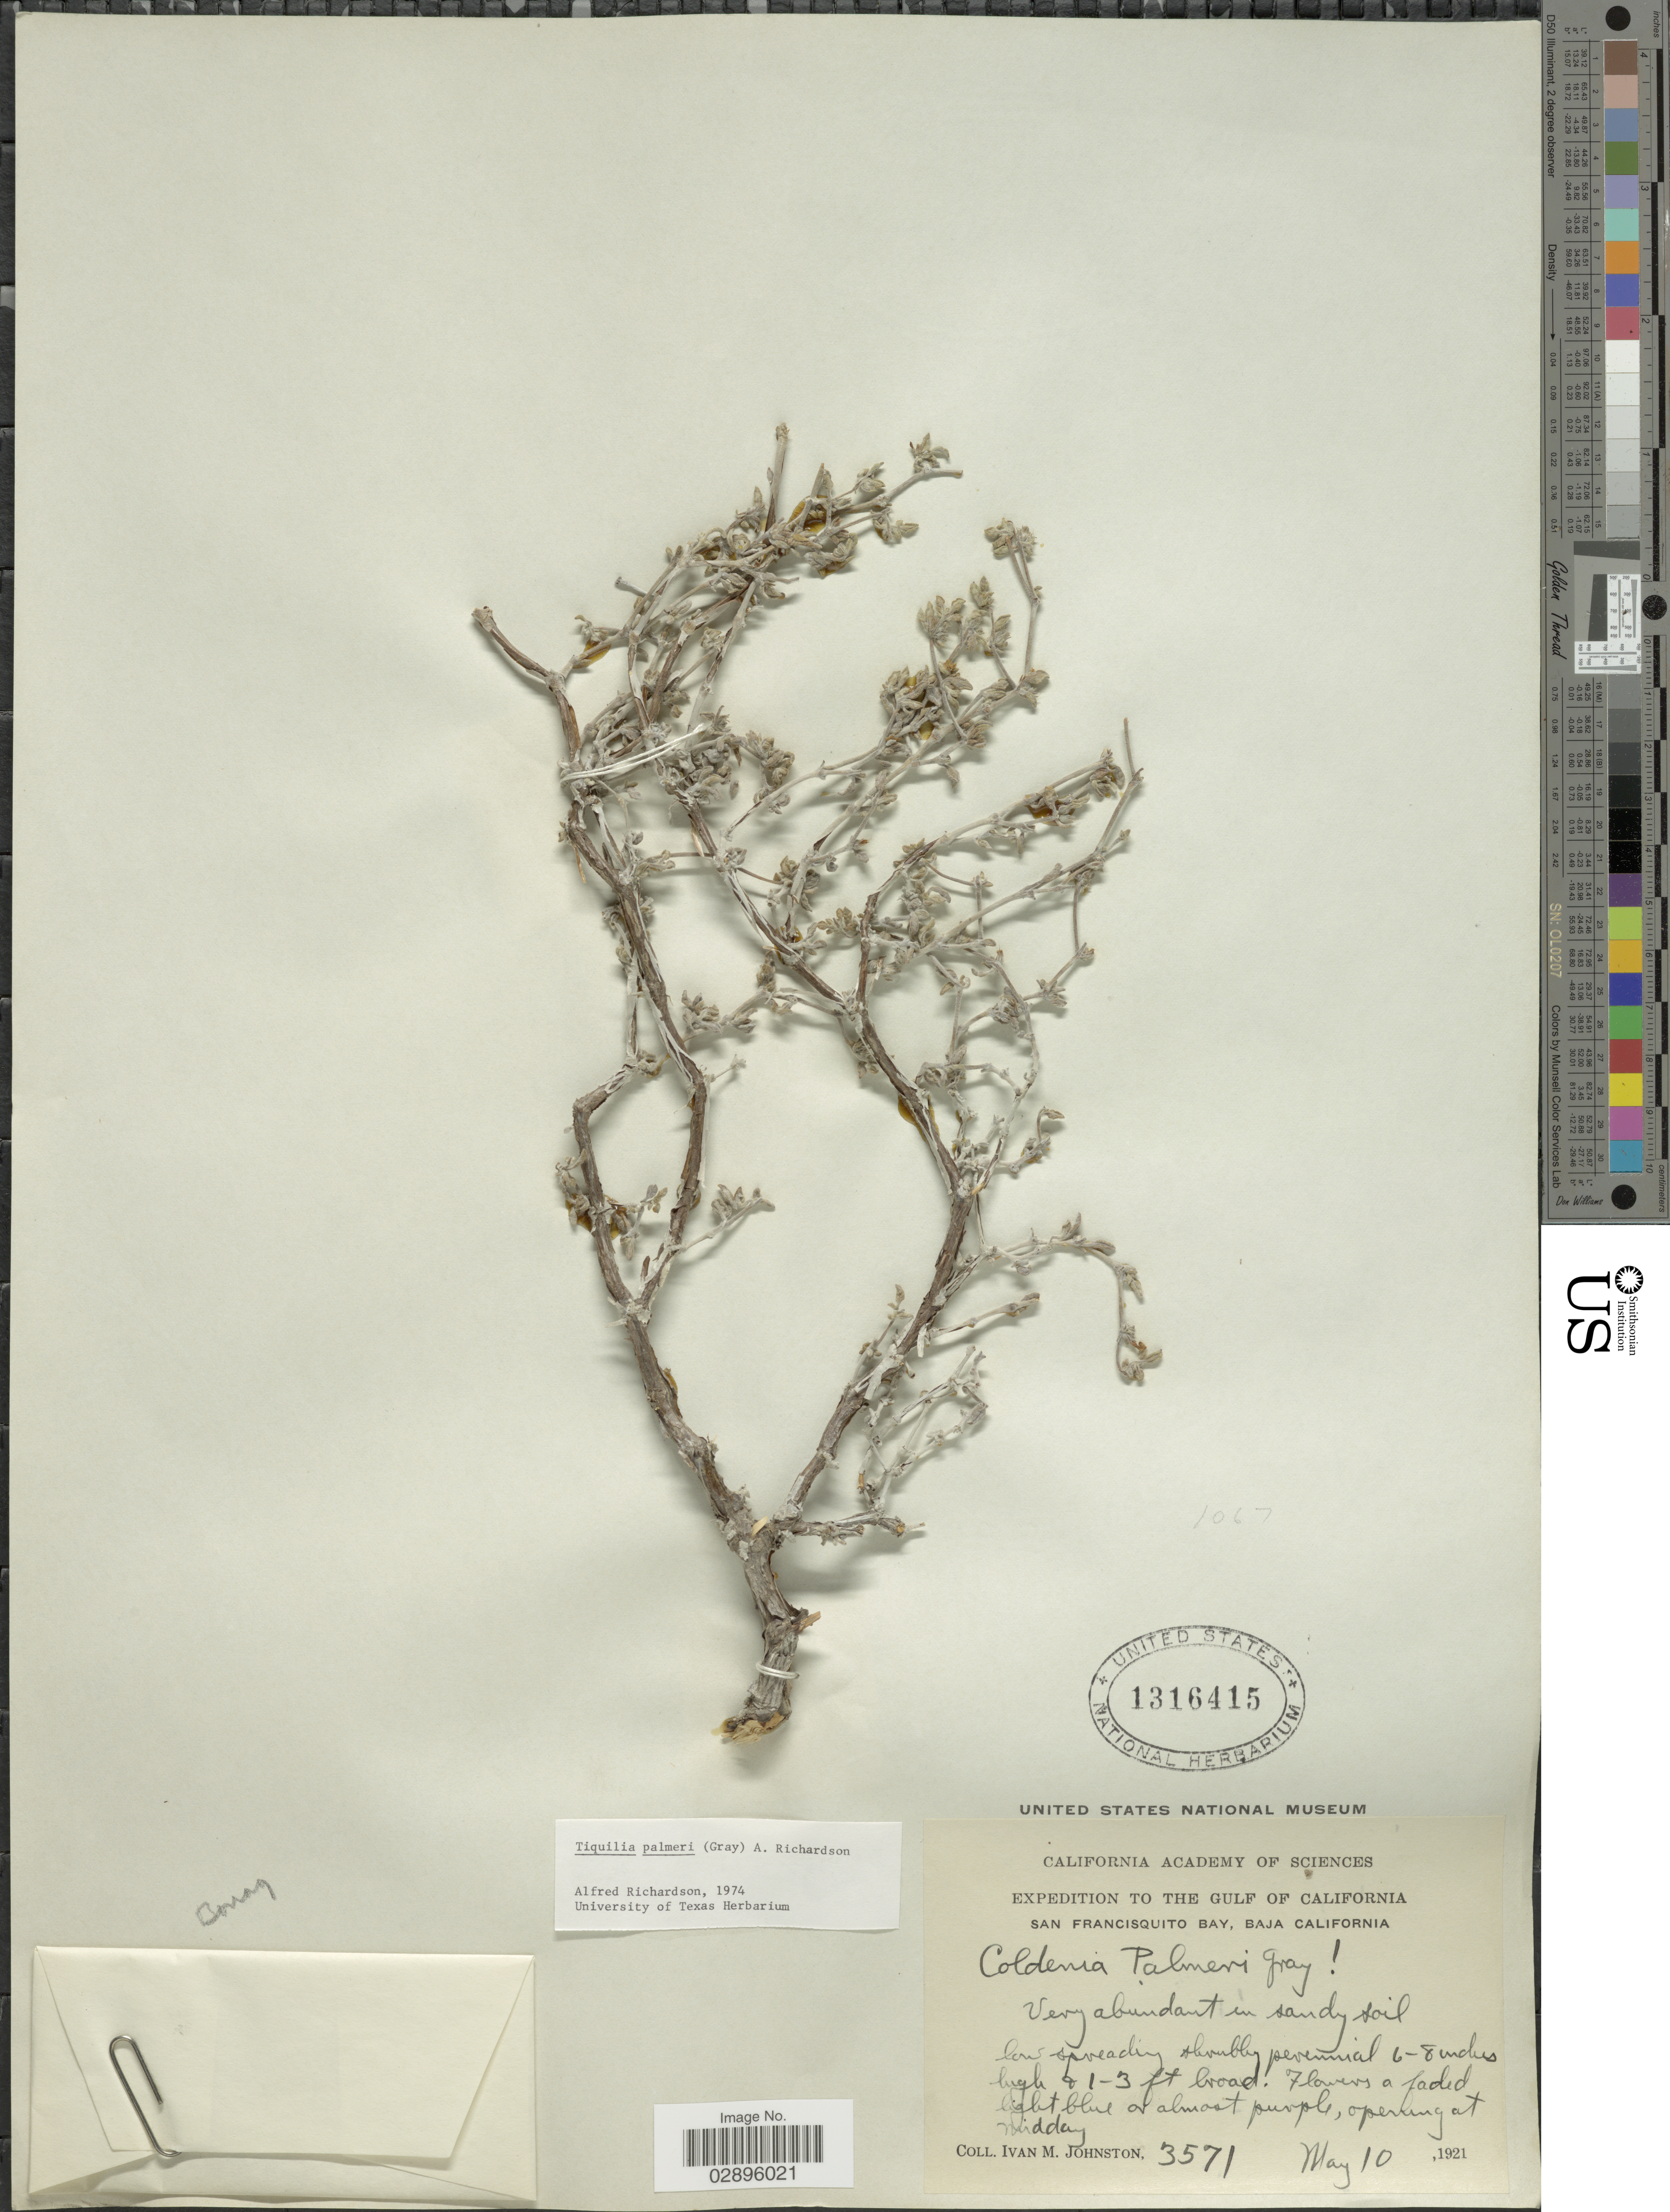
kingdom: Plantae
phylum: Tracheophyta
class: Magnoliopsida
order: Boraginales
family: Ehretiaceae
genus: Tiquilia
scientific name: Tiquilia palmeri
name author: (A. Gray) A.T. Richardson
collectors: I.M. Johnston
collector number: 3571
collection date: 1921-05-10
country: Mexico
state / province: Baja California Norte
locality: The Gulf of California. San Francisquito Bay.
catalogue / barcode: US 1316415